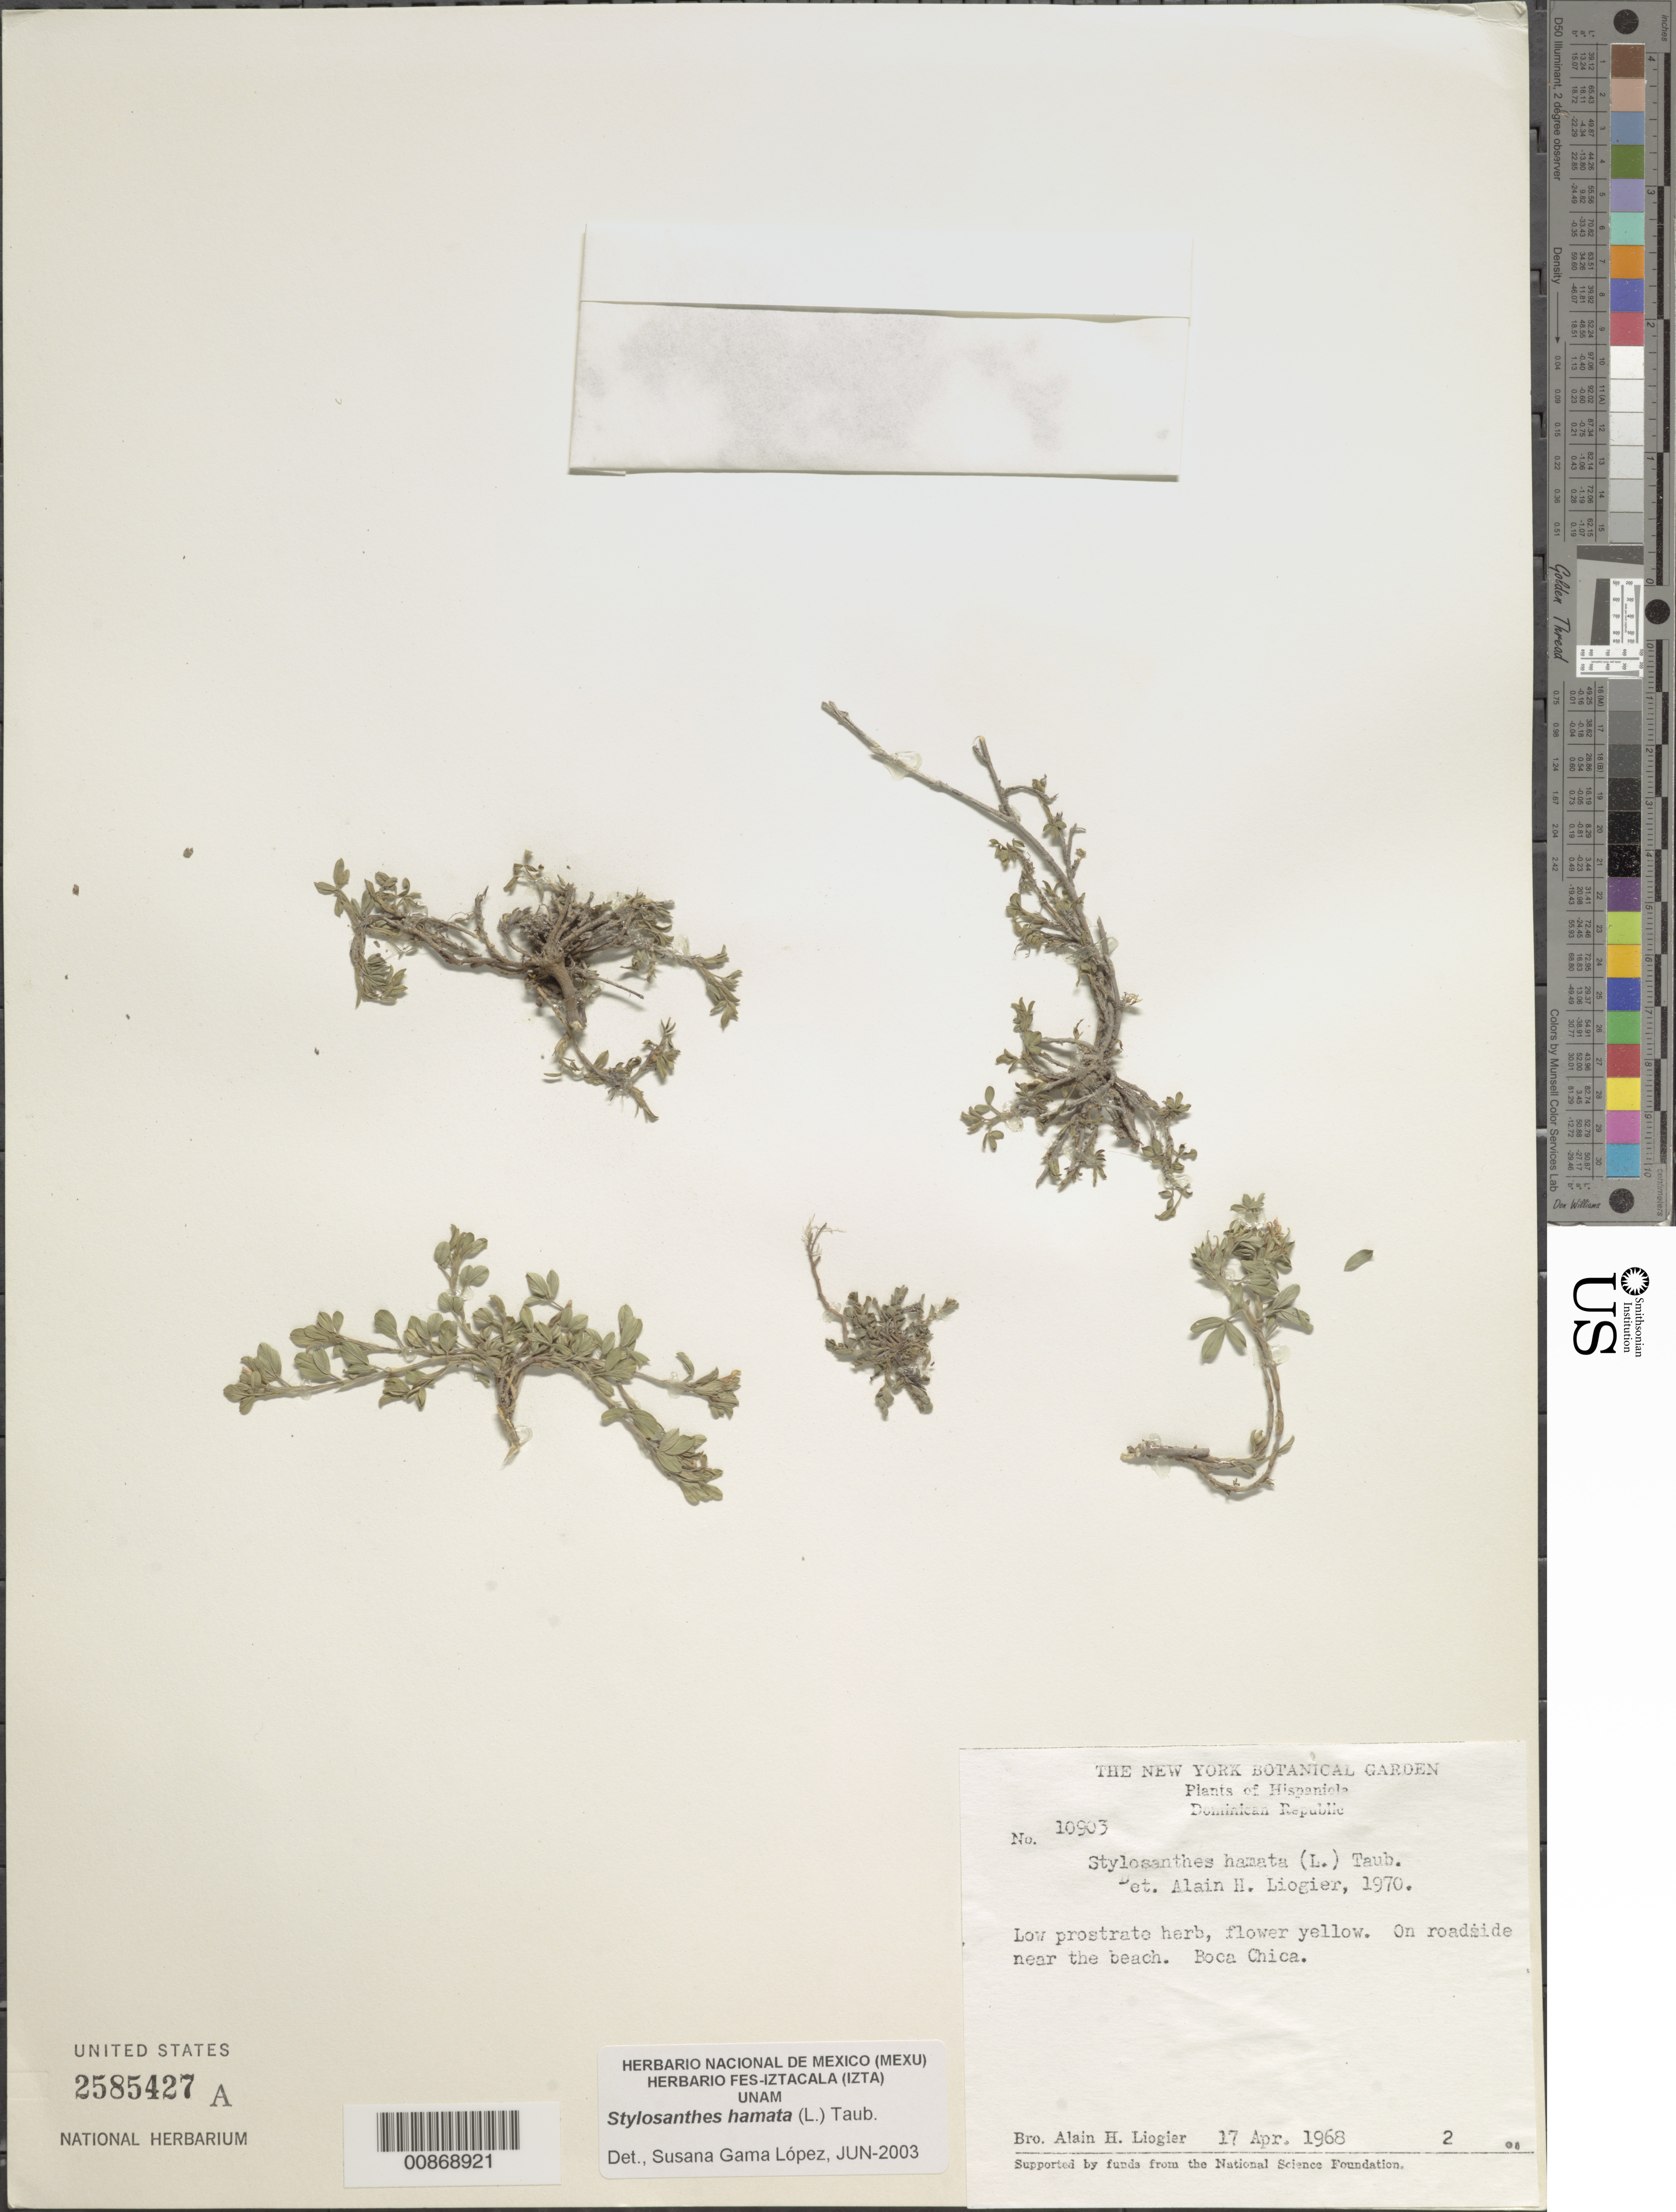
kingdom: Plantae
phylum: Tracheophyta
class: Magnoliopsida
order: Fabales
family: Fabaceae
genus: Stylosanthes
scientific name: Stylosanthes hamata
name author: (L.) Taub.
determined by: Gama López, S.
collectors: A. H. Liogier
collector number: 10903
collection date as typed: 17 Apr 1968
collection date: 1968-04-17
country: Dominican Republic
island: Hispaniola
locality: On roadside near the beach. Boca Chica.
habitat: On roadside near the beach.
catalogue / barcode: US 2585427A